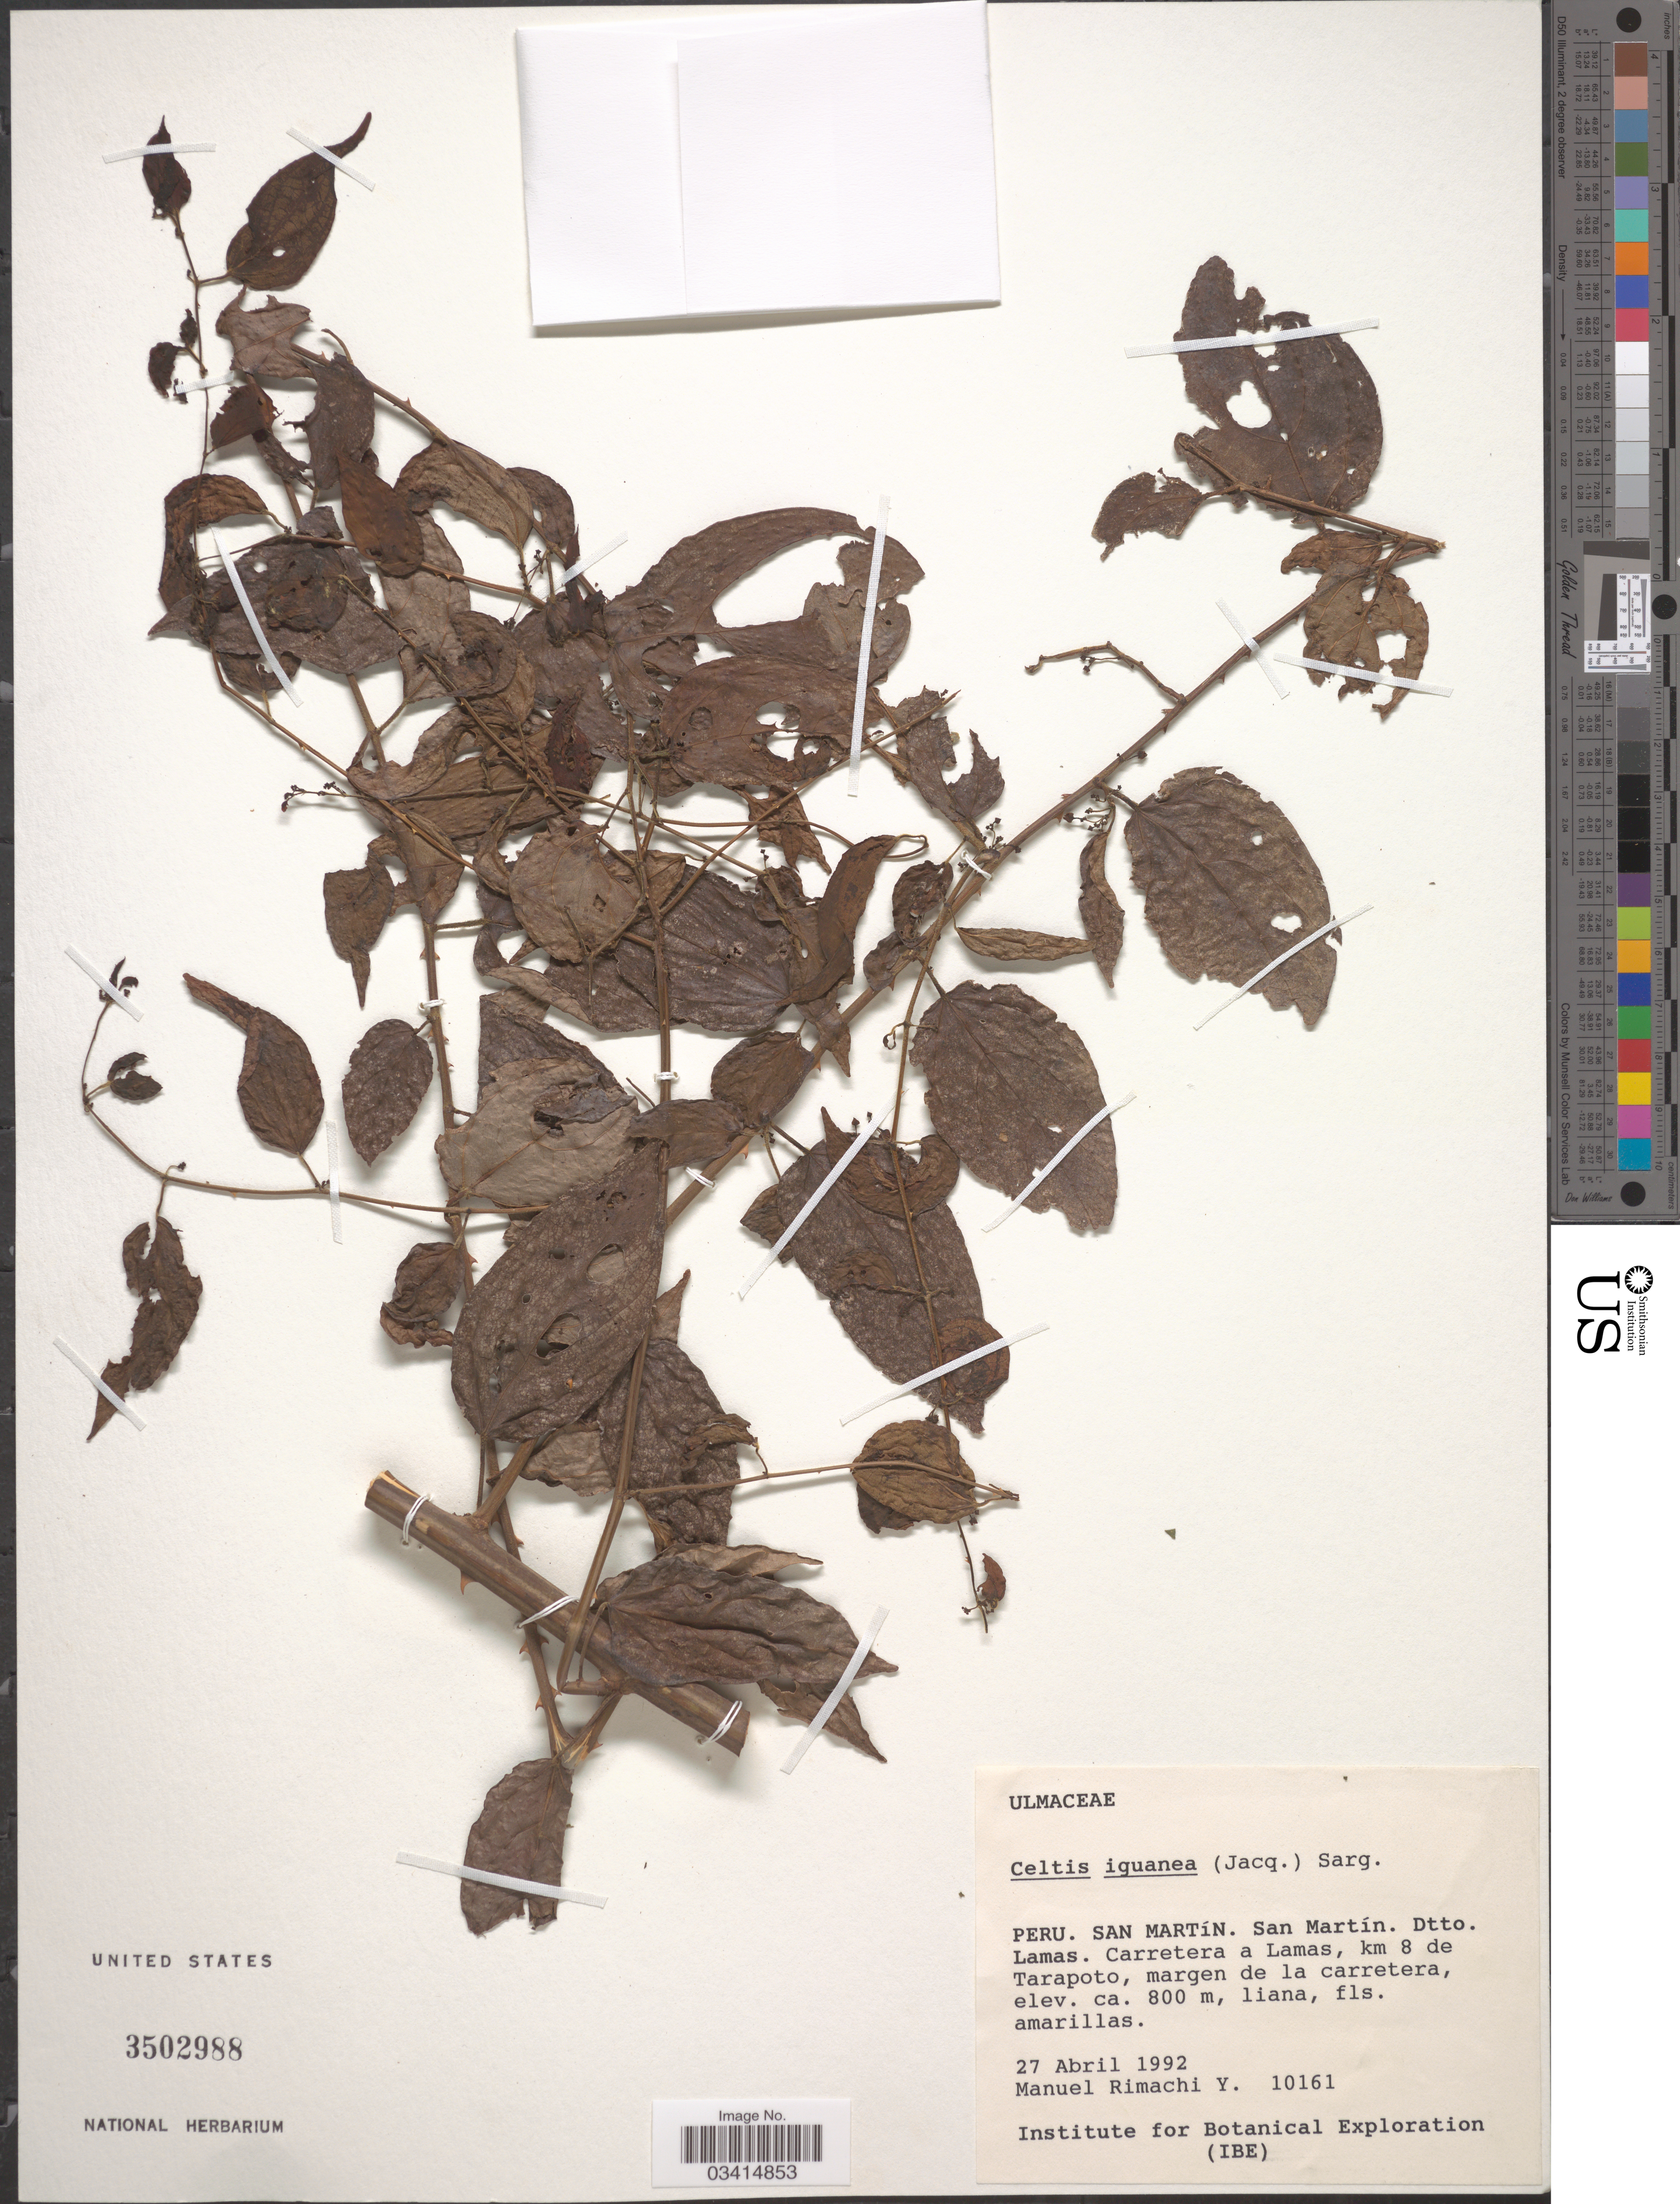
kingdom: Plantae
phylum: Tracheophyta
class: Magnoliopsida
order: Rosales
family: Cannabaceae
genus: Celtis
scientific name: Celtis iguanaea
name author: (Jacq.) Sarg.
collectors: M. Rimachi Y.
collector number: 10161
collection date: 1992-04-27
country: Peru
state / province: San Martín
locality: Dtto. Lamas. Carretera a Lamas, km 8 de Tarapoto, margen de la carretera.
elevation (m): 800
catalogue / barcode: US 3502988